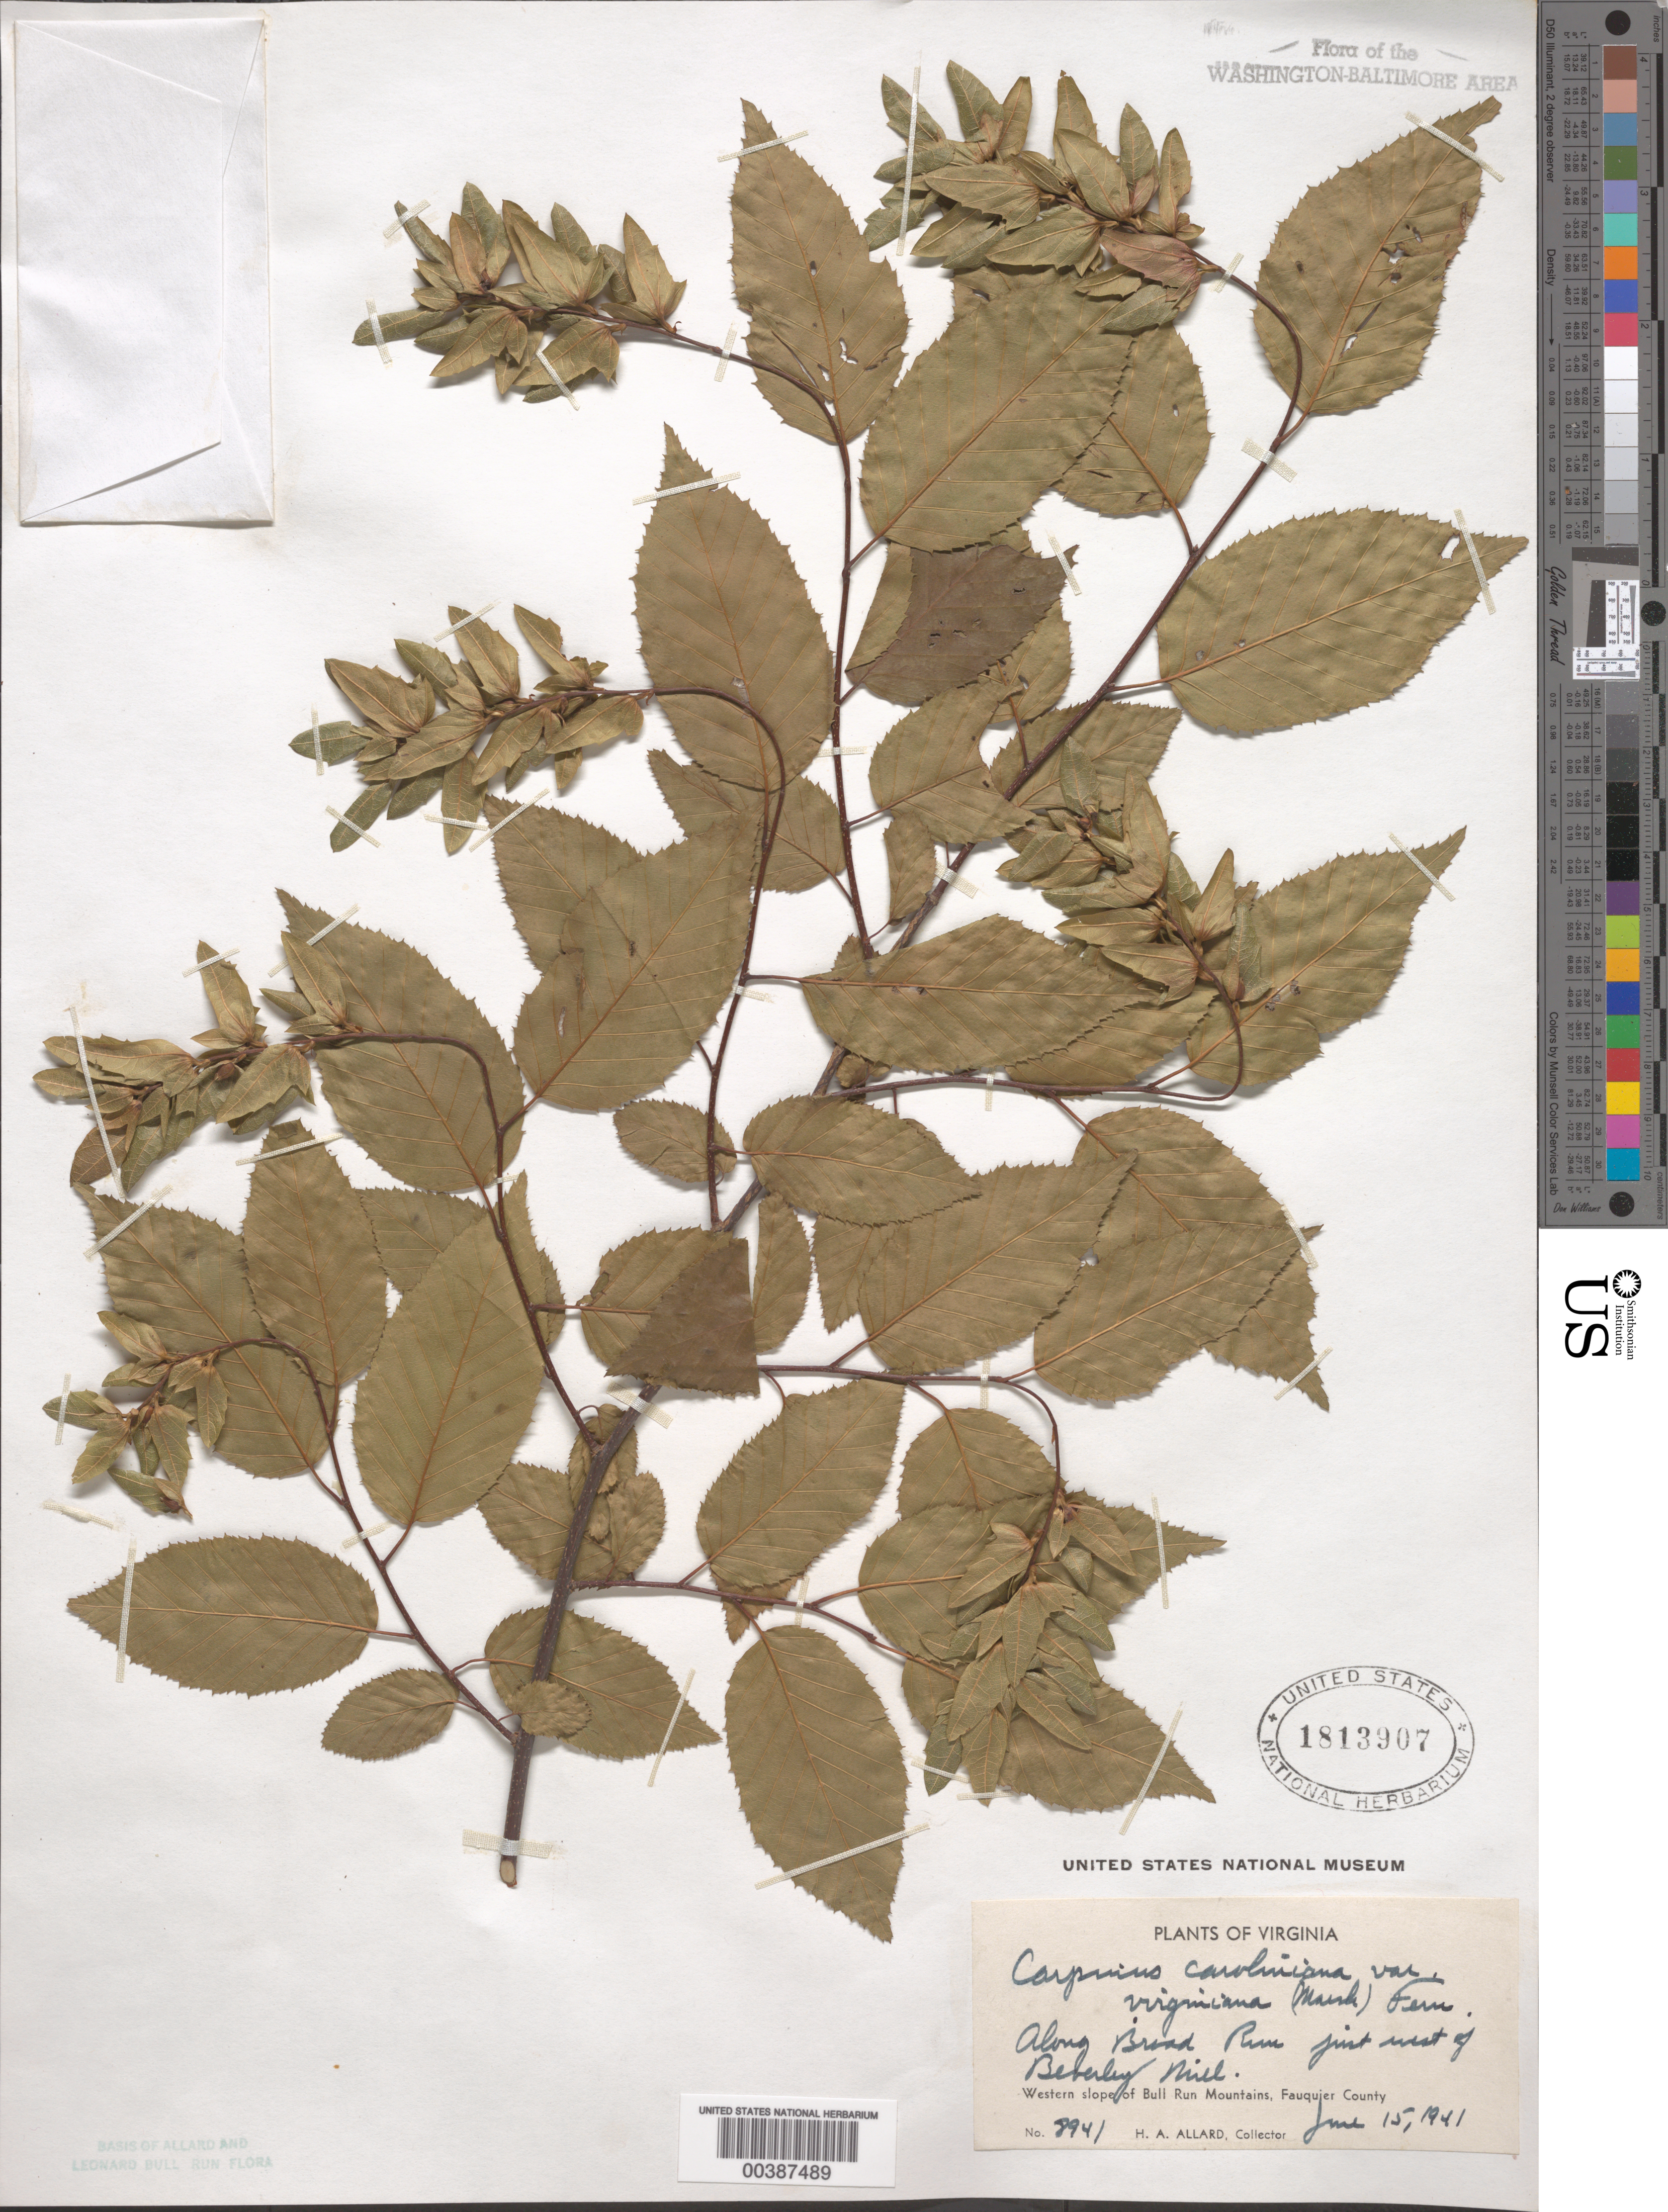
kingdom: Plantae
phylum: Tracheophyta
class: Magnoliopsida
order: Fagales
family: Betulaceae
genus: Carpinus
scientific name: Carpinus caroliniana var. virginiana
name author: (Marshall) Fernald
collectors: H. A. Allard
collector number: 8941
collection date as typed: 15 Jun 1941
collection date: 1941-06-15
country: United States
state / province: Virginia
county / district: Fauquier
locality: Broad Run, west of Beverley Mill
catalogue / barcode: US 1813907